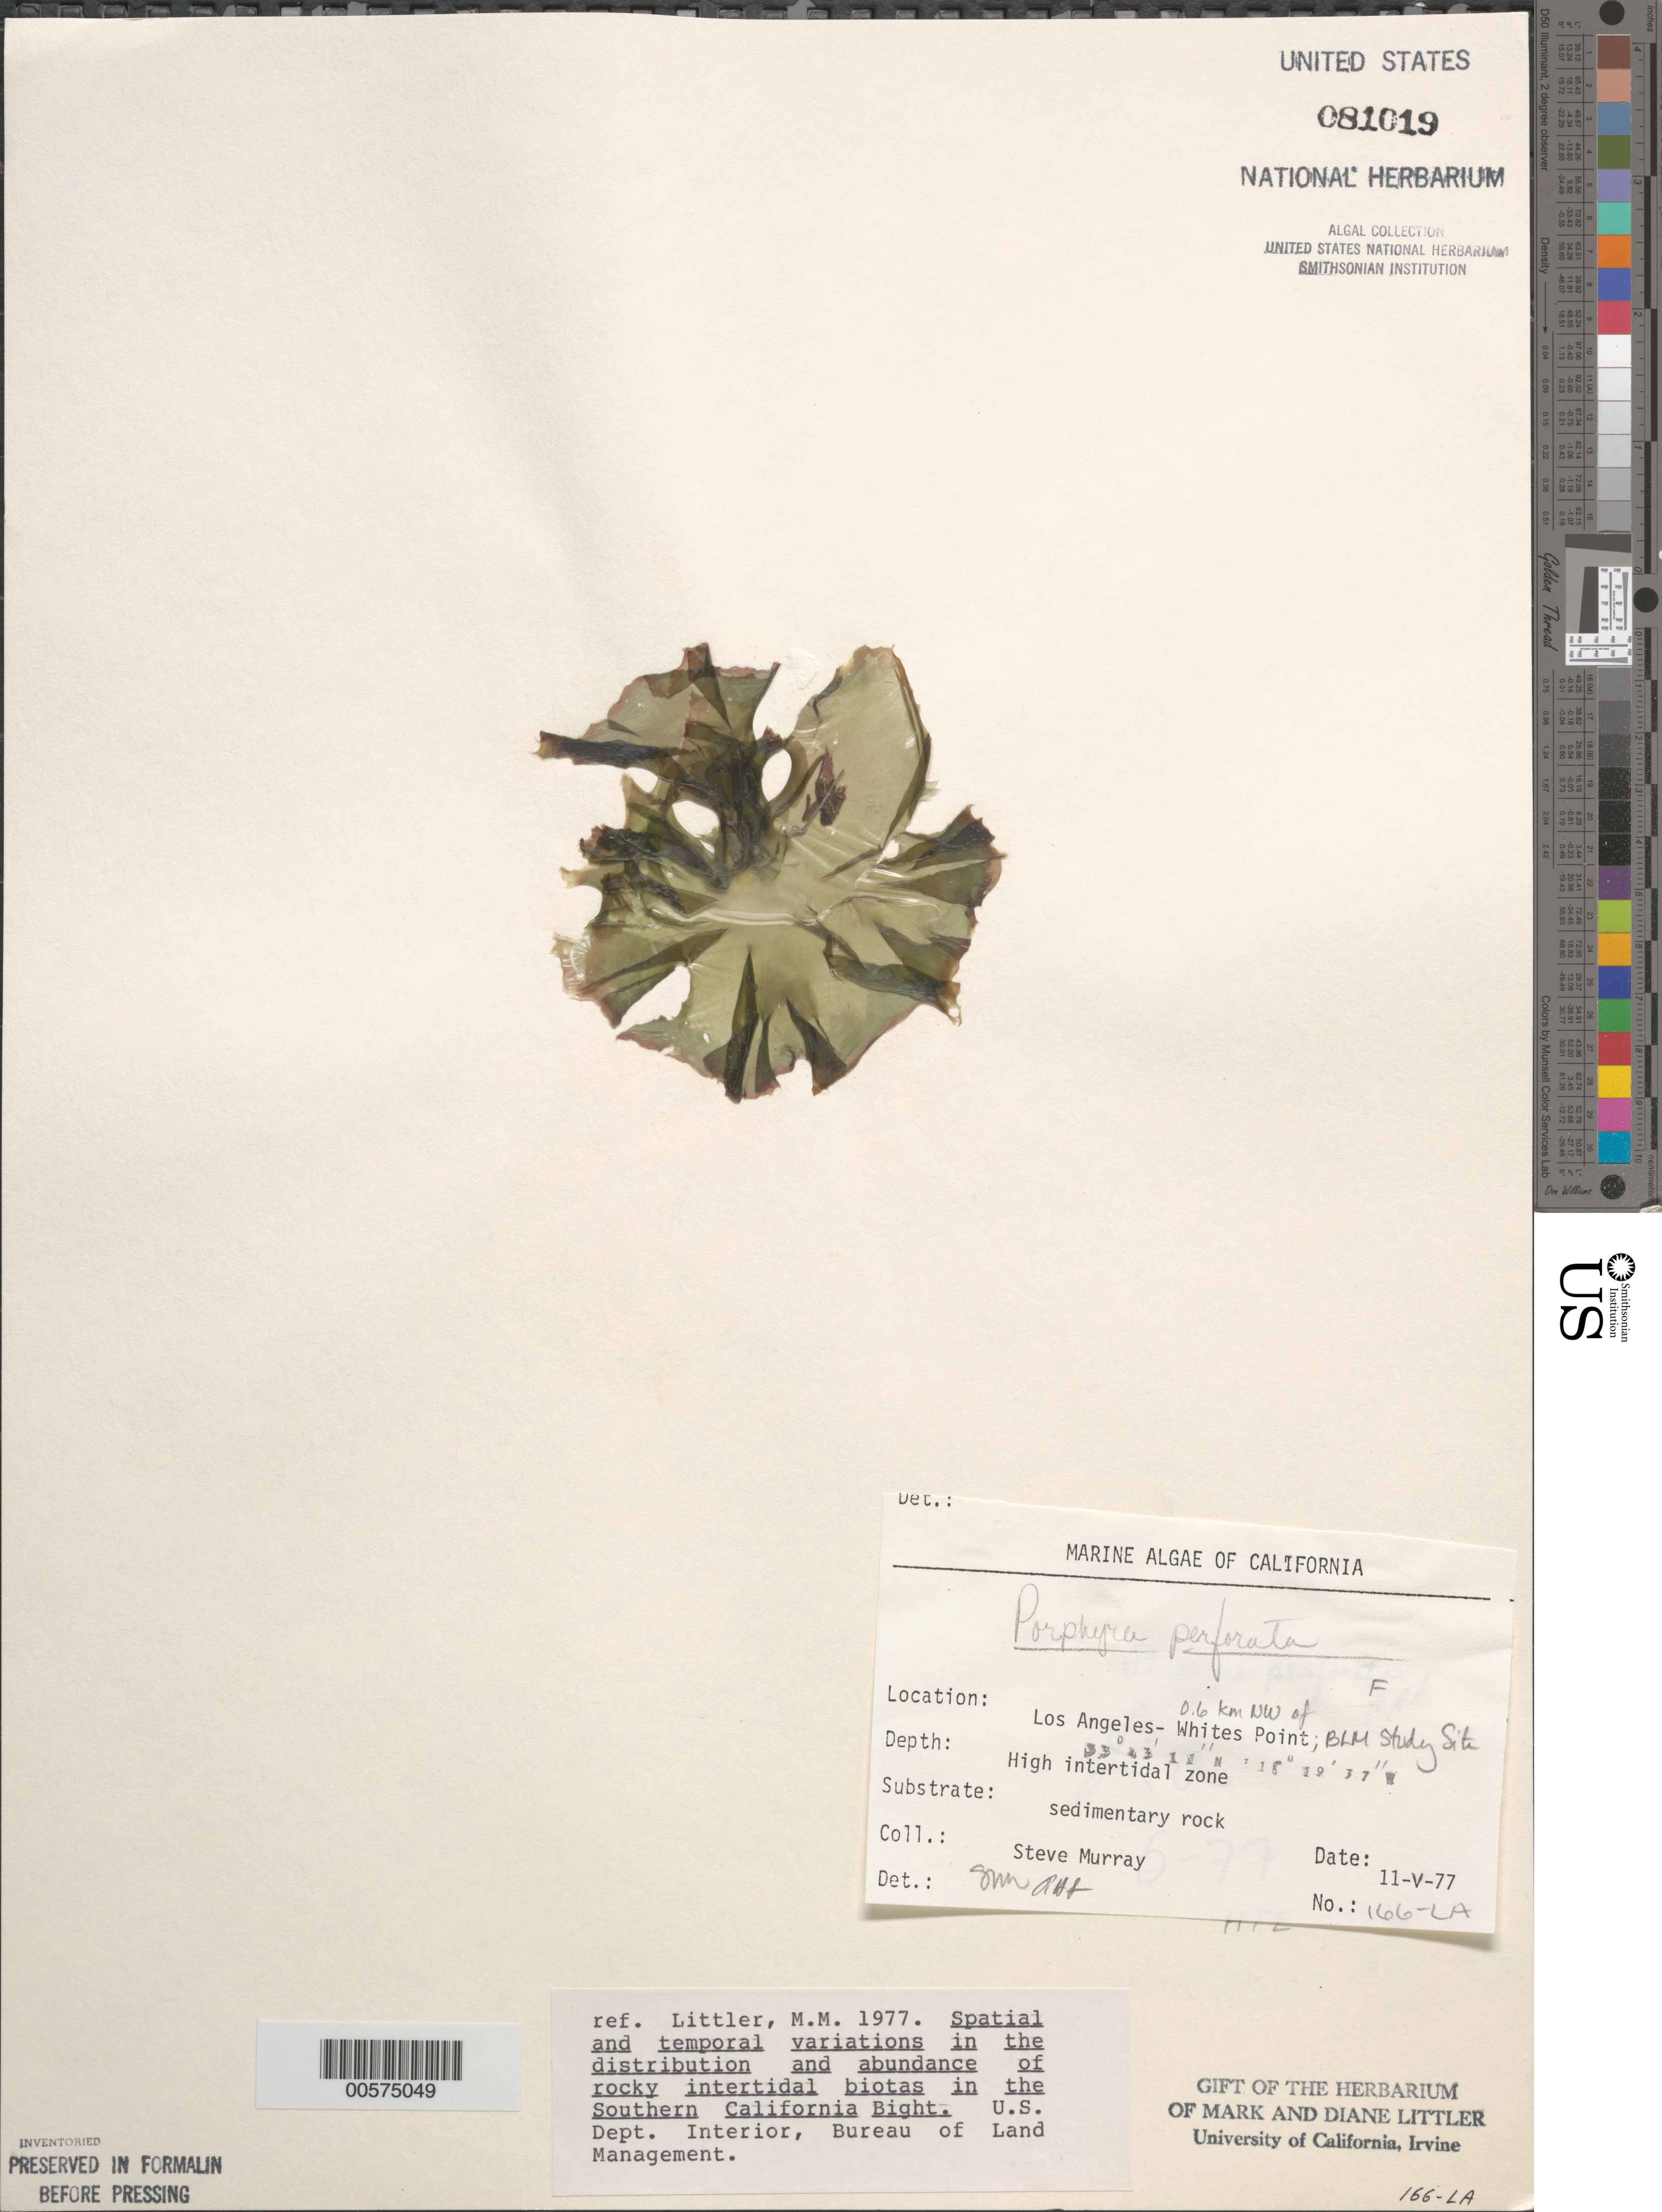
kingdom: Plantae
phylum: Rhodophyta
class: Bangiophyceae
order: Bangiales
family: Bangiaceae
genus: Pyropia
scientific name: Pyropia perforata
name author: (J. Agardh) S.C. Lindstrom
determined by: Algae name updating Project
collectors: S. N. Murray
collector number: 166-la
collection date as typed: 11 May 1977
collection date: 1977-05-11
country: United States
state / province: California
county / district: Los Angeles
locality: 0.6 km northwest of Whites Point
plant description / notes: BLM-SOCALBIGHT Rocky Intertidal Survey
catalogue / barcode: US 81019